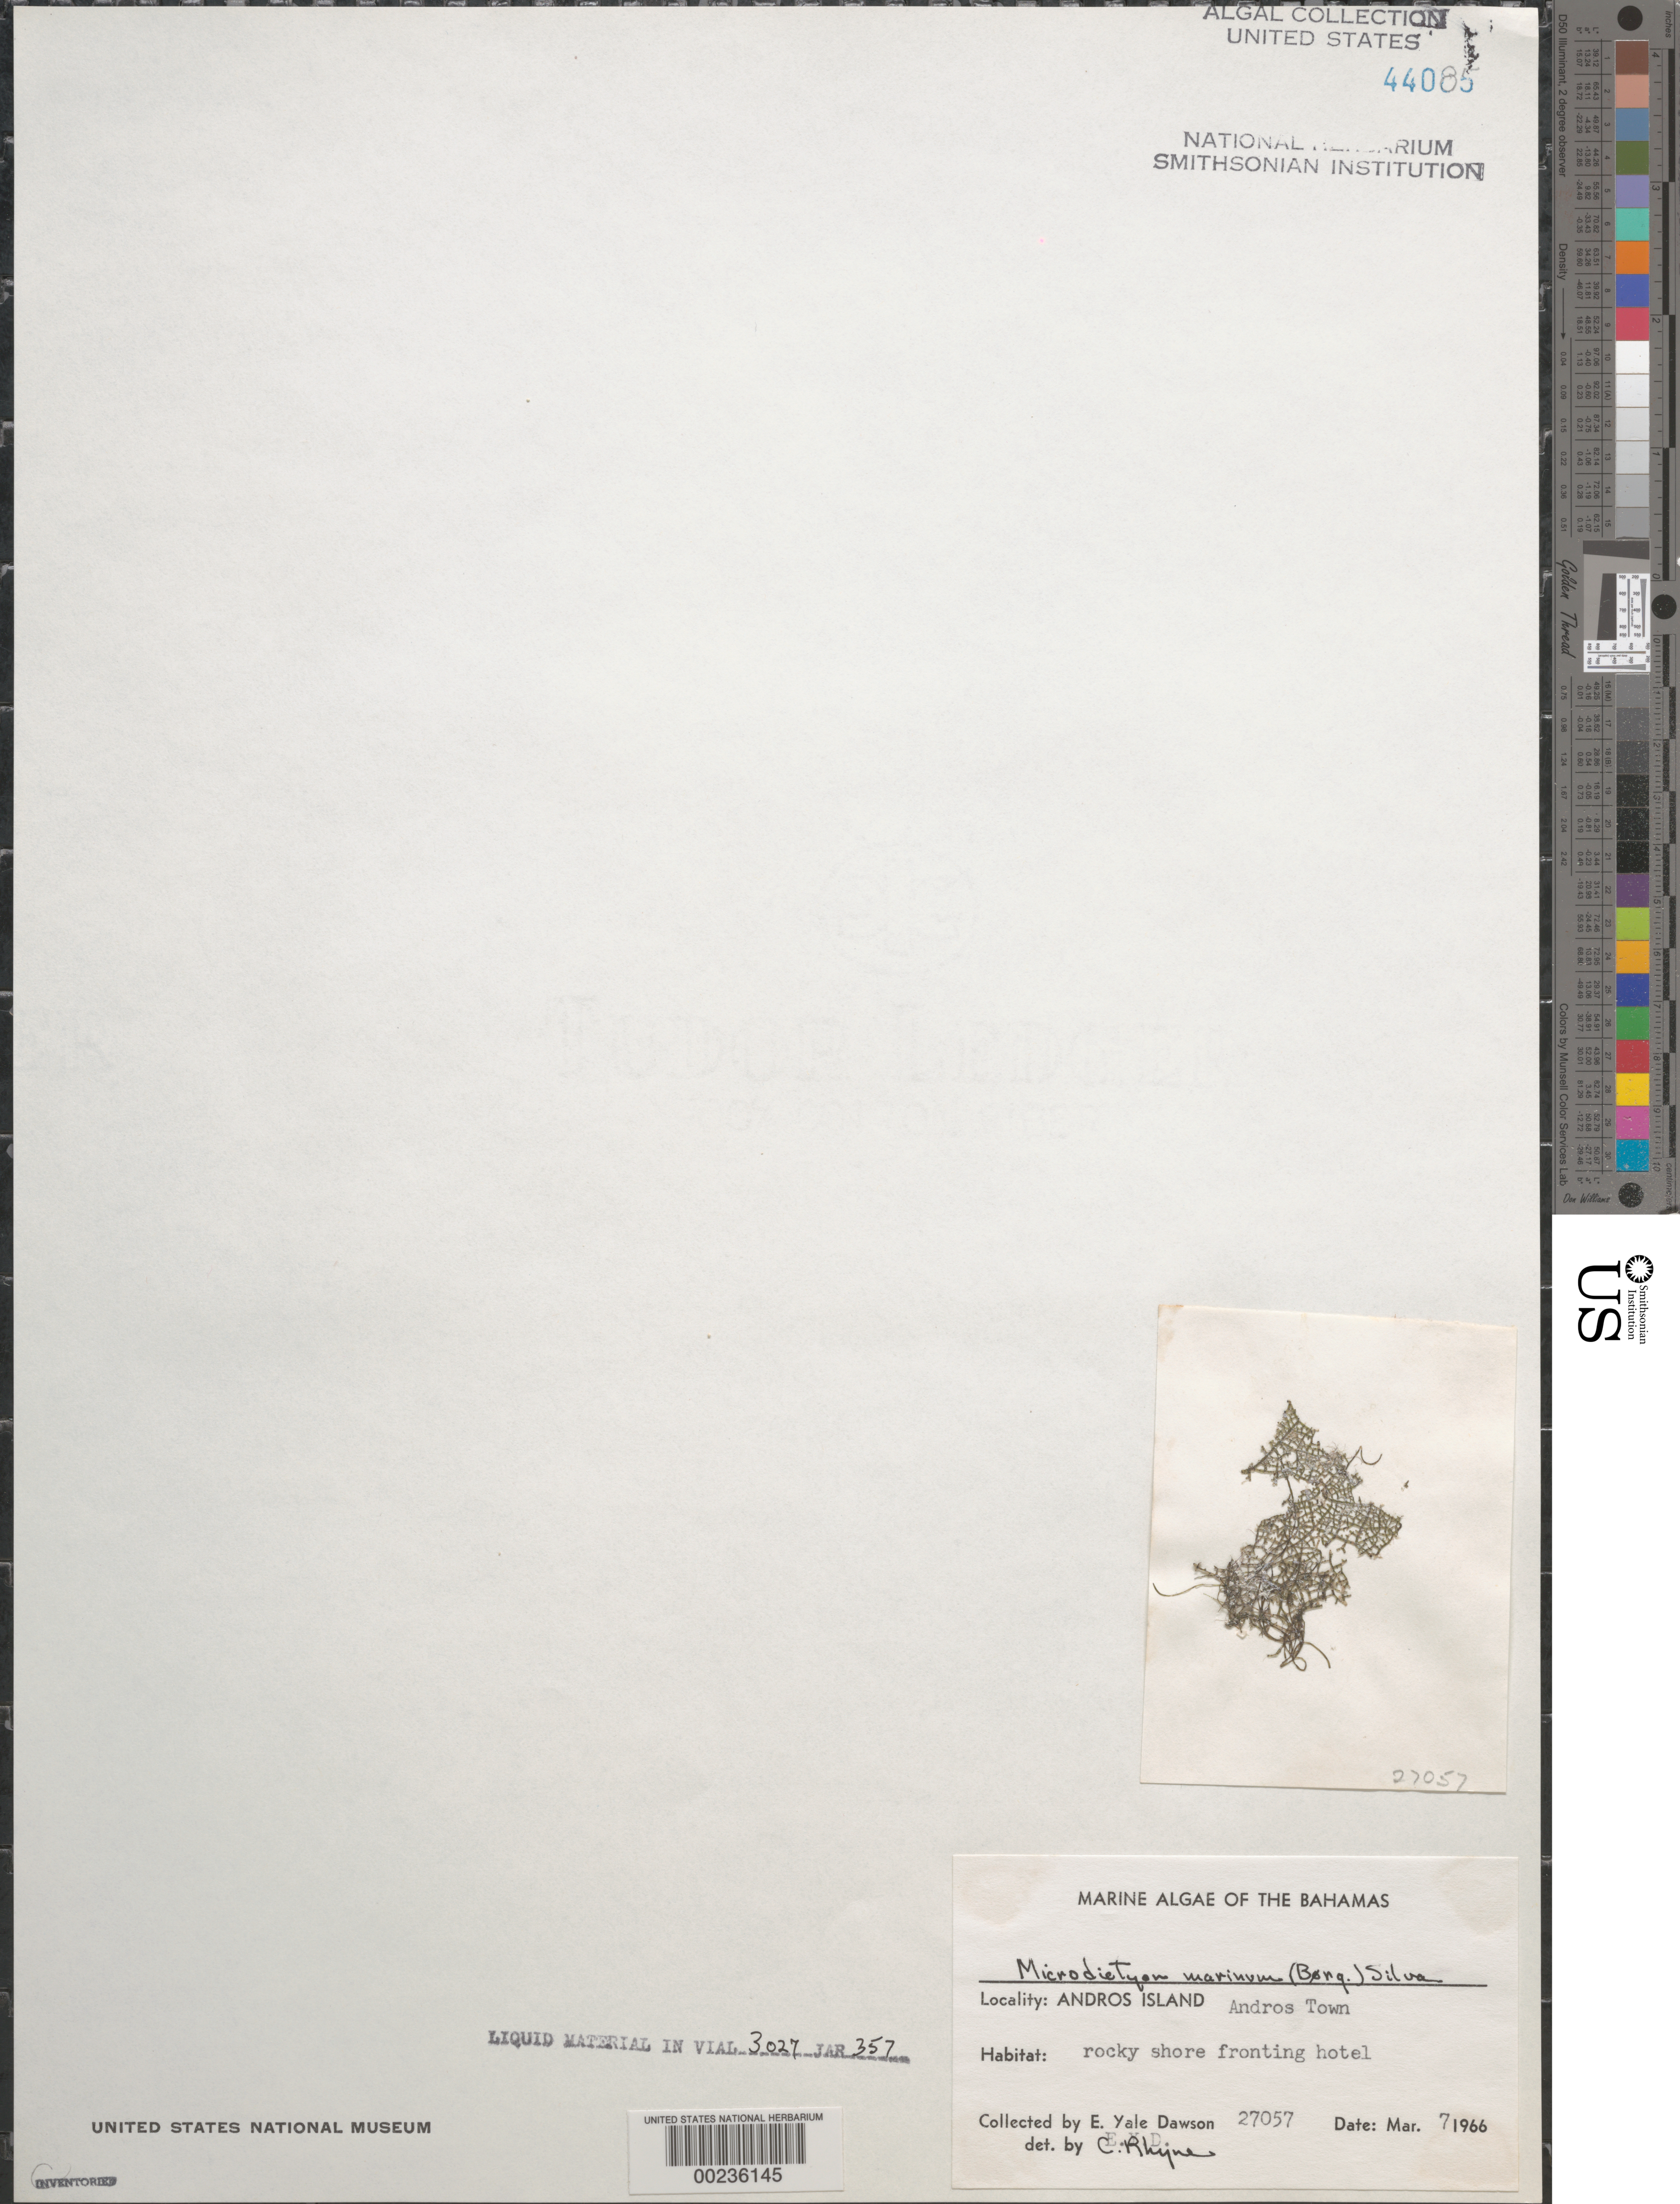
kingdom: Plantae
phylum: Chlorophyta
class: Ulvophyceae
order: Cladophorales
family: Anadyomenaceae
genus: Microdictyon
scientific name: Microdictyon marinum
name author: (Bory) P.C. Silva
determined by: Rhyne, C. F.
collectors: E. Y. Dawson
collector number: EYD 27057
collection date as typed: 07 Mar 1966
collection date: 1966-03-07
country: Bahamas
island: Andros Island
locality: Andros Town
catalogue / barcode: US 44085